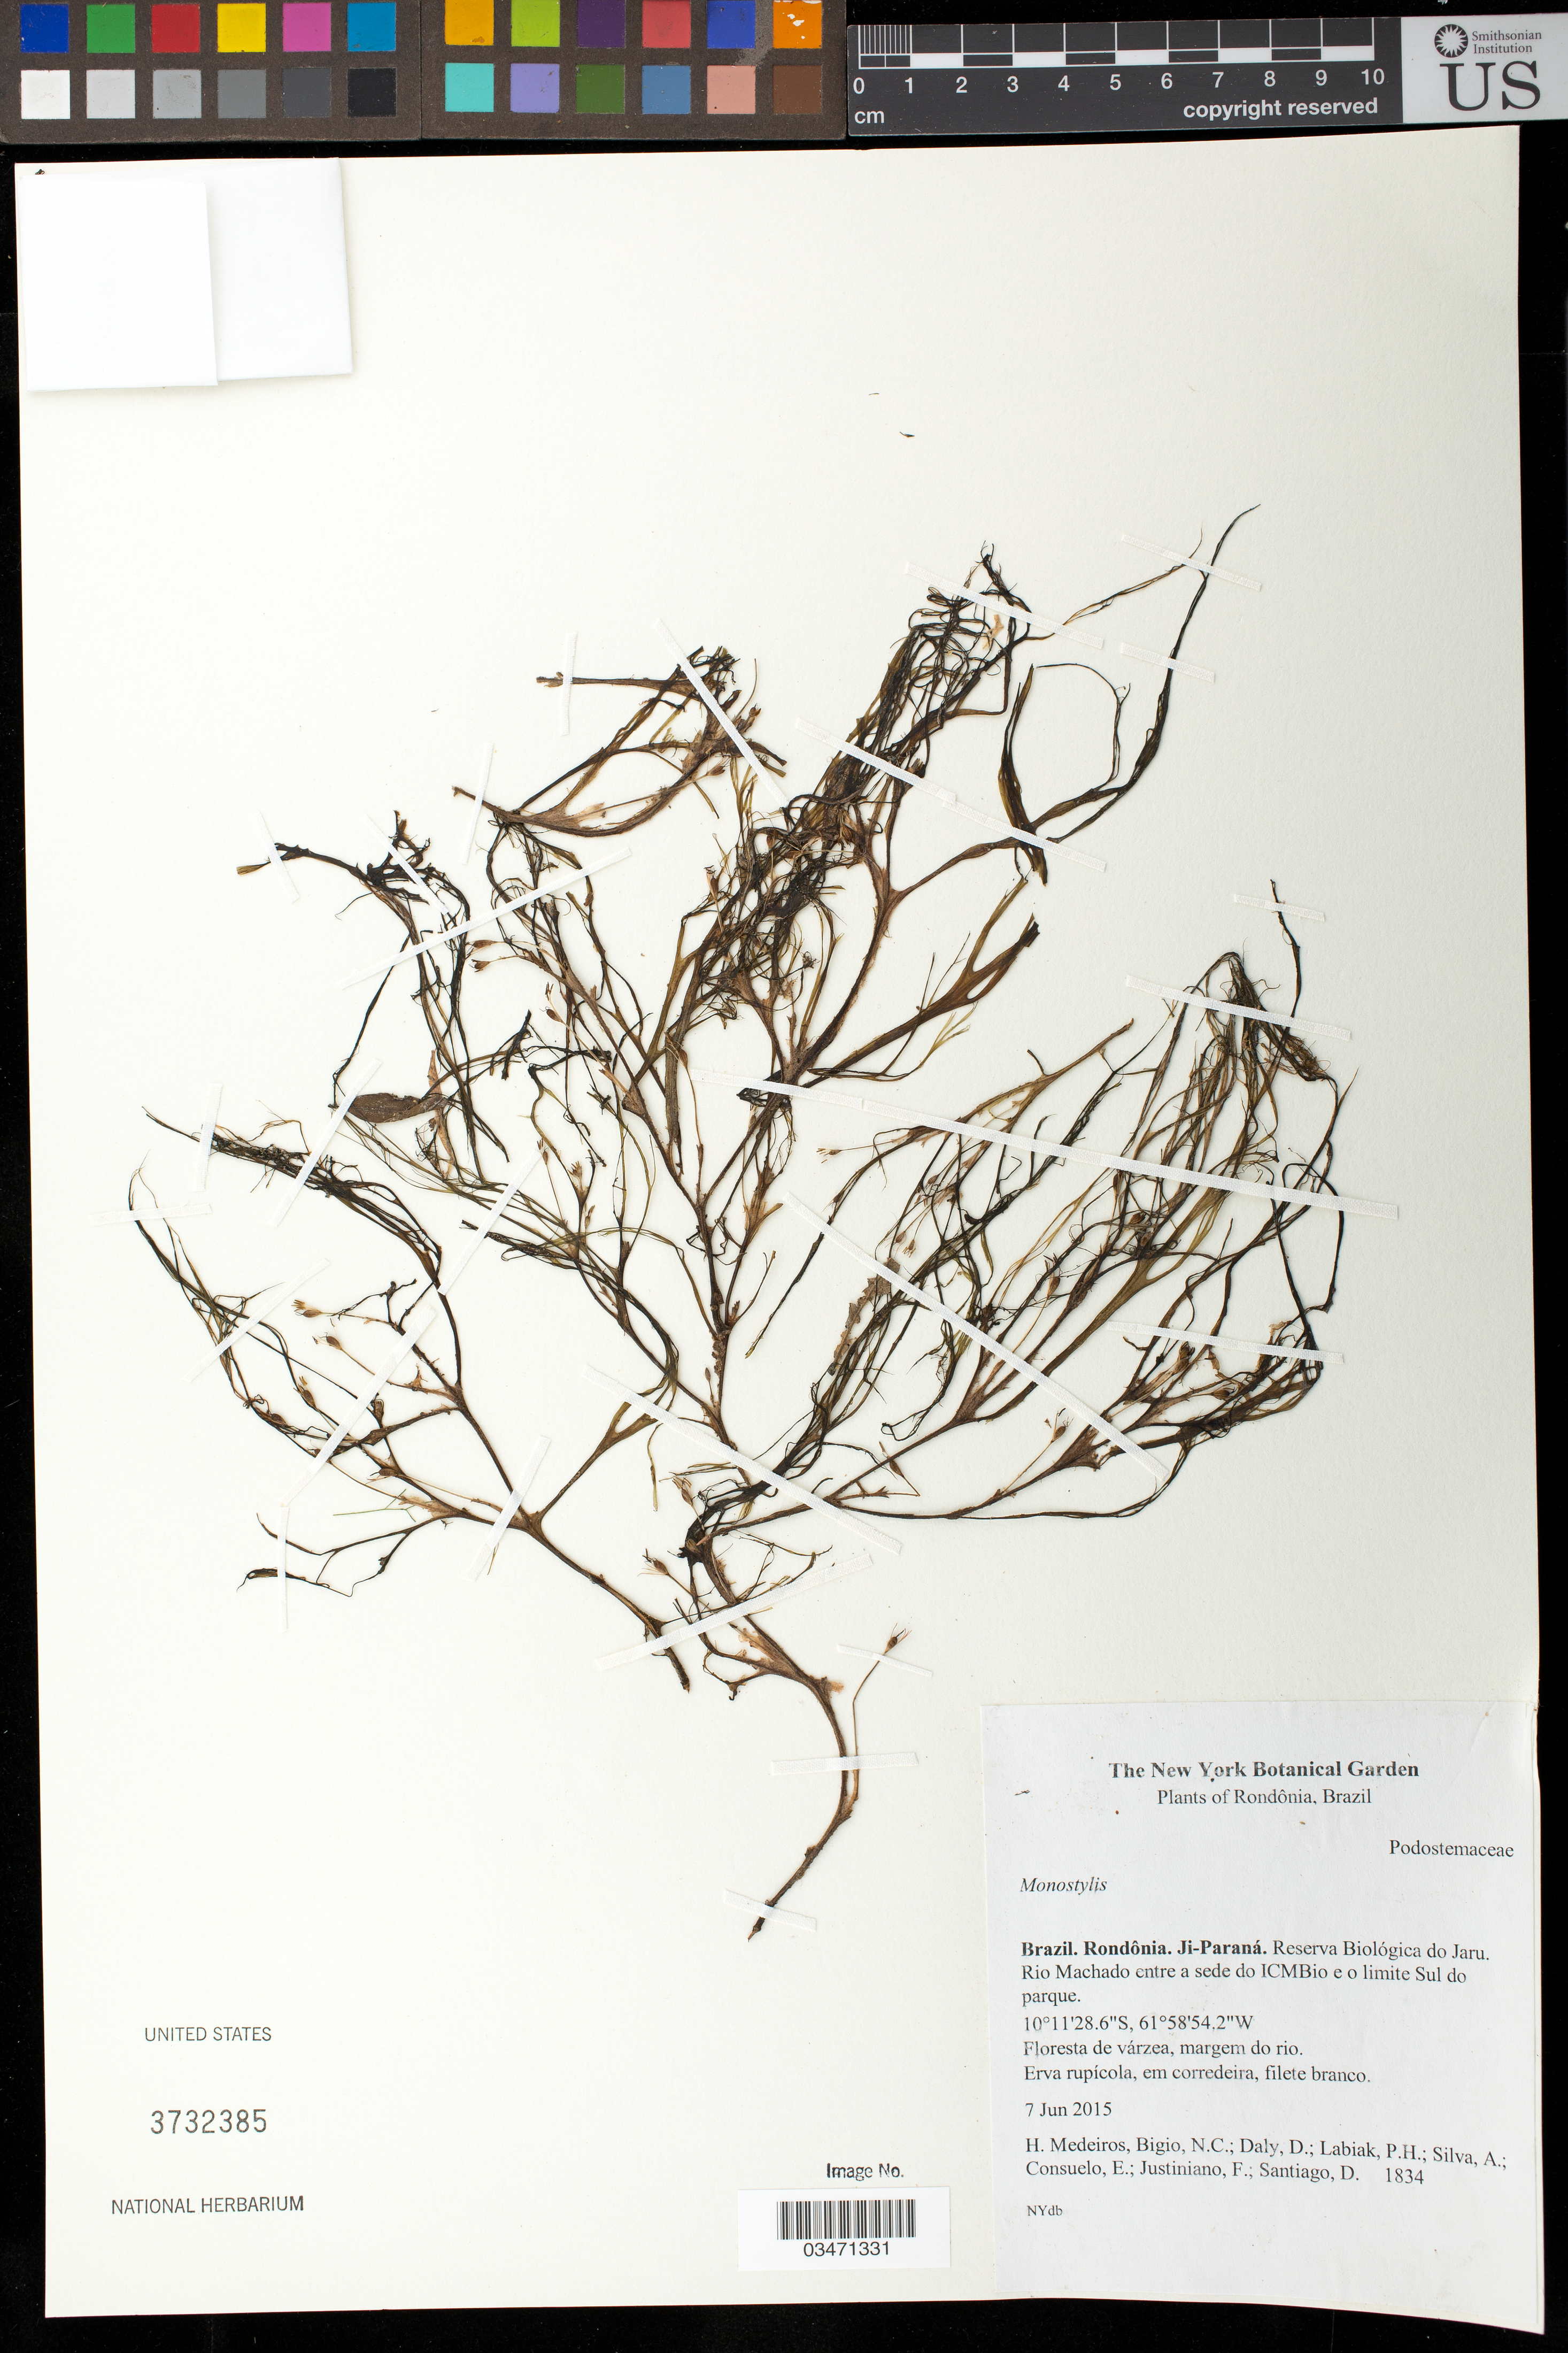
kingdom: Plantae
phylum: Tracheophyta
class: Magnoliopsida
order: Malpighiales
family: Podostemaceae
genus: Apinagia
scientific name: Apinagia riedelii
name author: (Bong.) Tul.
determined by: Philbrick, C. Thomas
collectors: H. Medeiros, N. C. Bigio, D. Daly, P. H. Labiak, A. Silva, E. Consuelo, F. Justiniano & D. Santiago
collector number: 1834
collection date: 2015-06-07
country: Brazil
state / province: Rondônia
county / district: Ji-Paraná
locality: Reserva Biologica do Jaru. Rio Machado entre a sede do ICMBio e o limite Sul do parque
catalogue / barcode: US 3732385